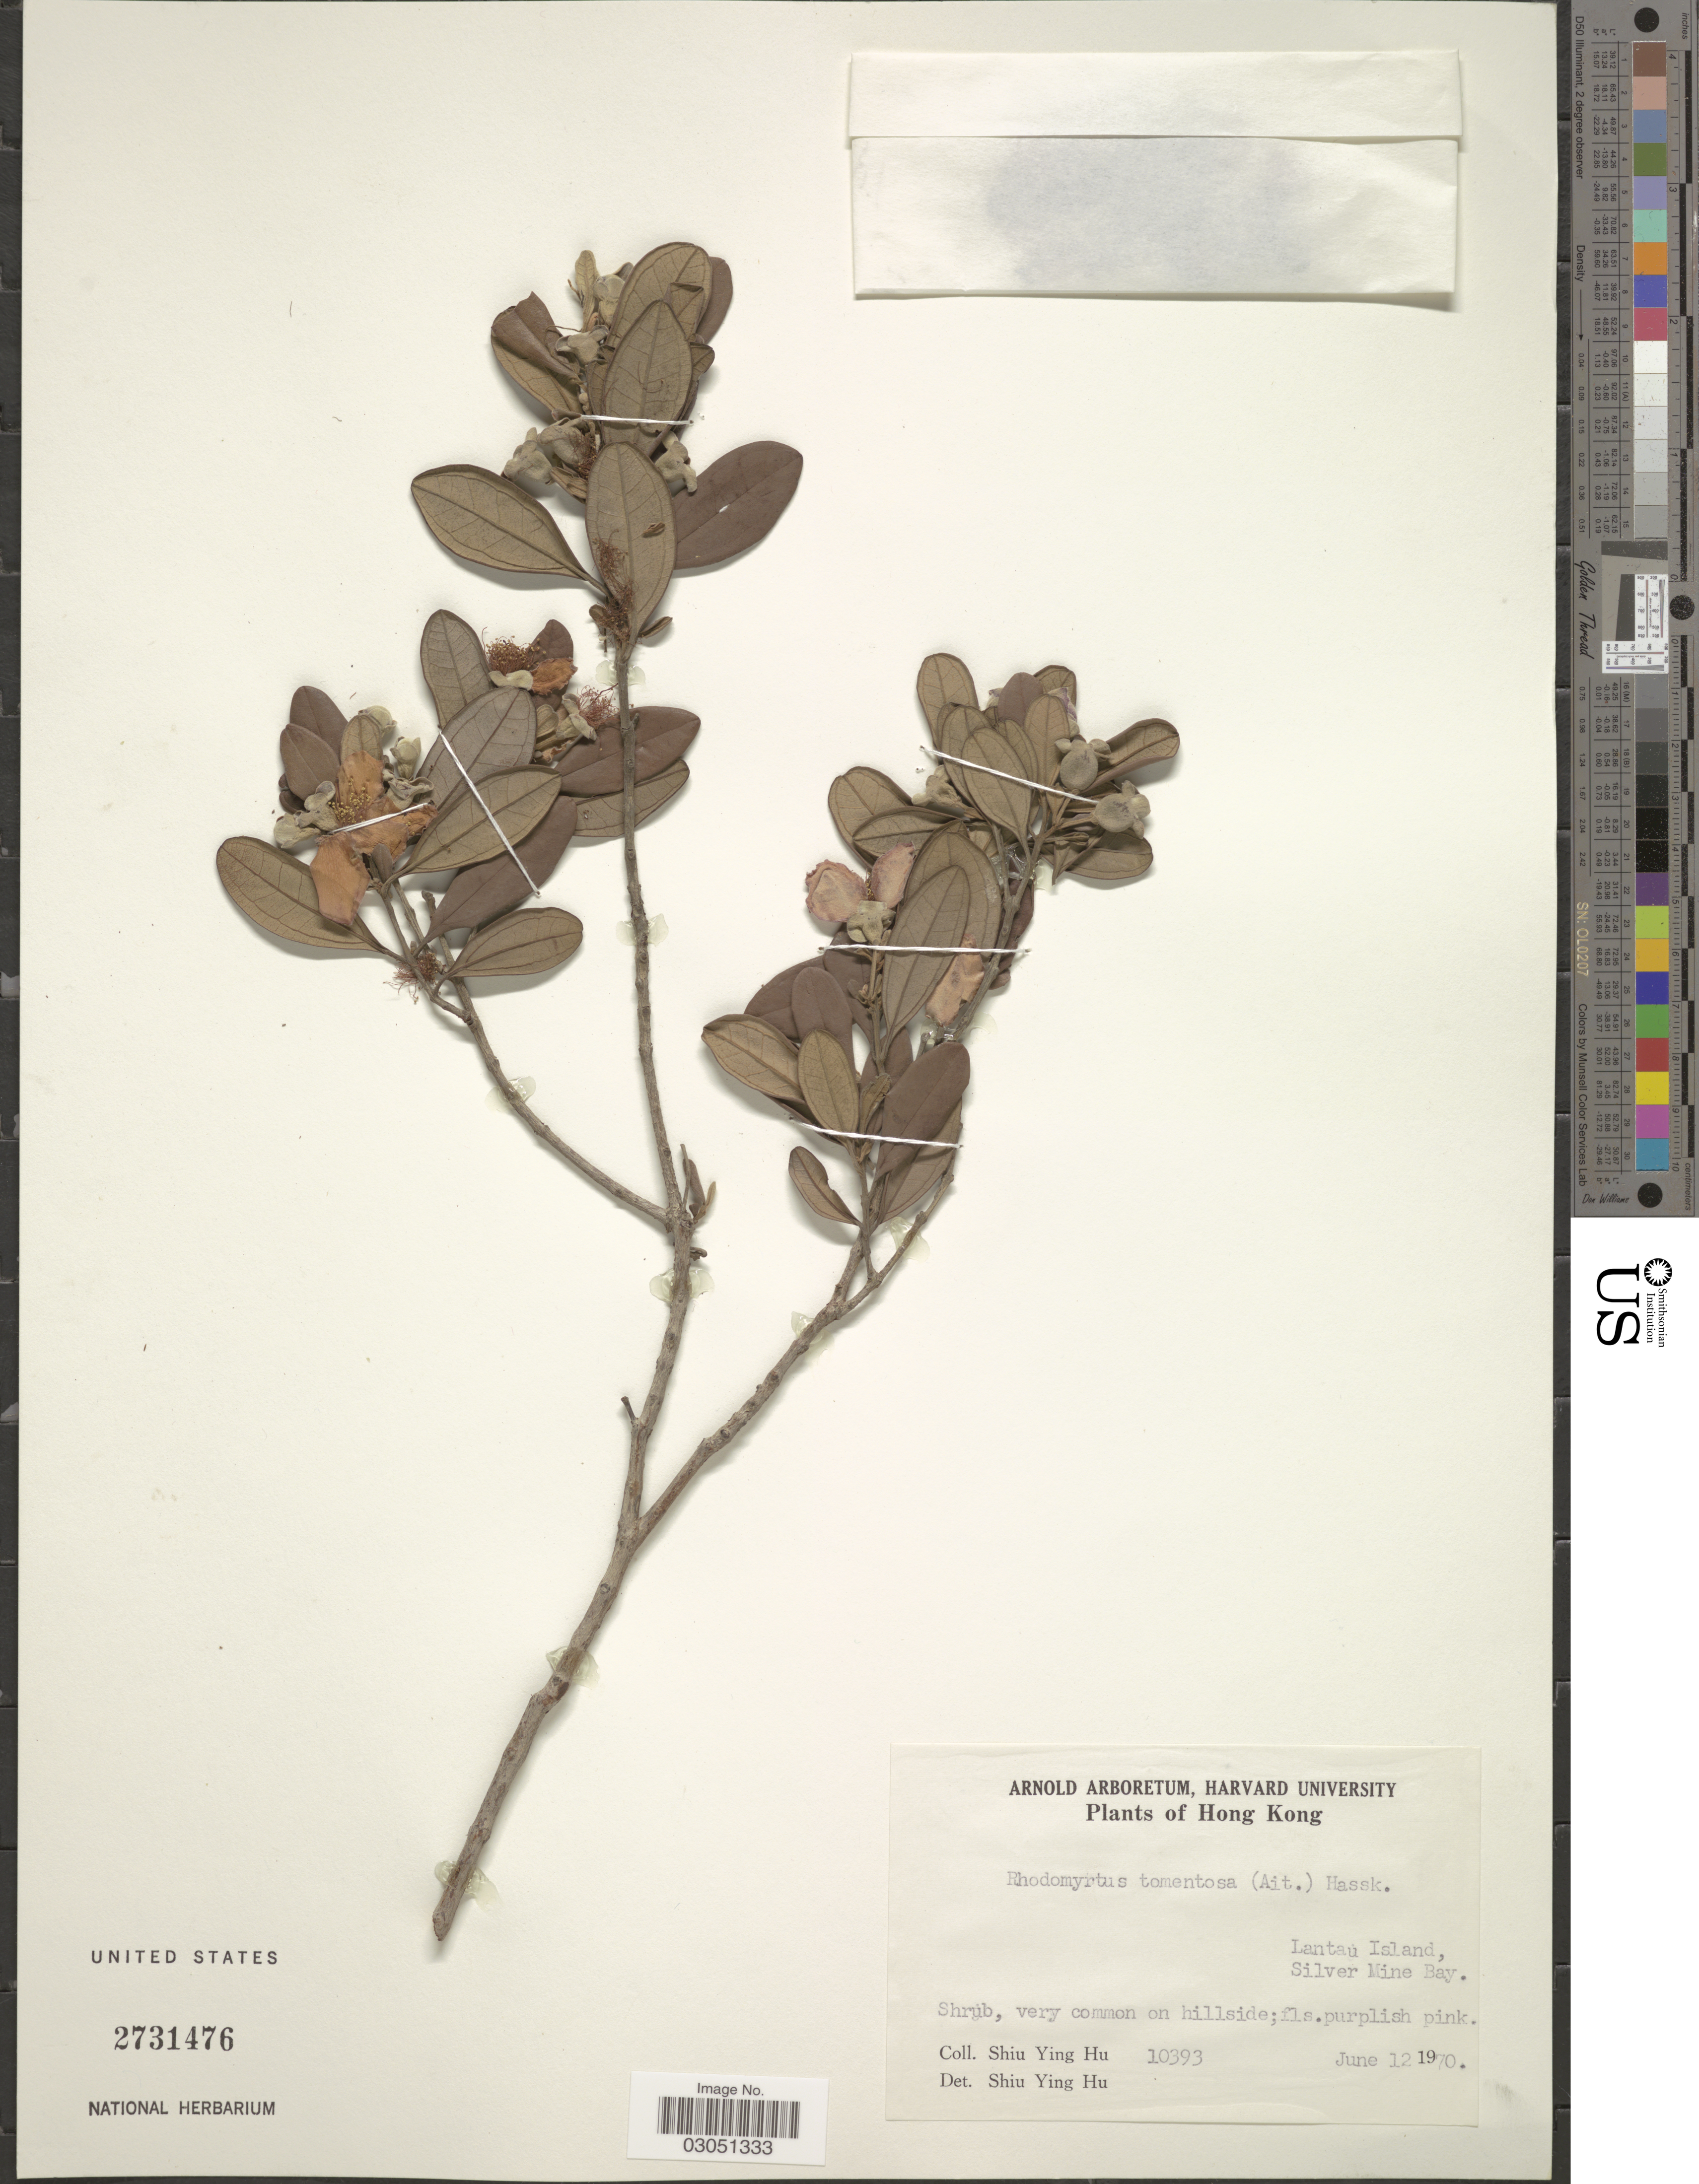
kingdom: Plantae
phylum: Tracheophyta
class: Magnoliopsida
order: Myrtales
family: Myrtaceae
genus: Rhodomyrtus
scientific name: Rhodomyrtus tomentosa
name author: (Aiton) Hassk.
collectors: S. Y. Hu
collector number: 10393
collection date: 1970-06-12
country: China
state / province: Hong Kong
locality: Lantau Island, Silver Mine Bay.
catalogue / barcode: US 2731476